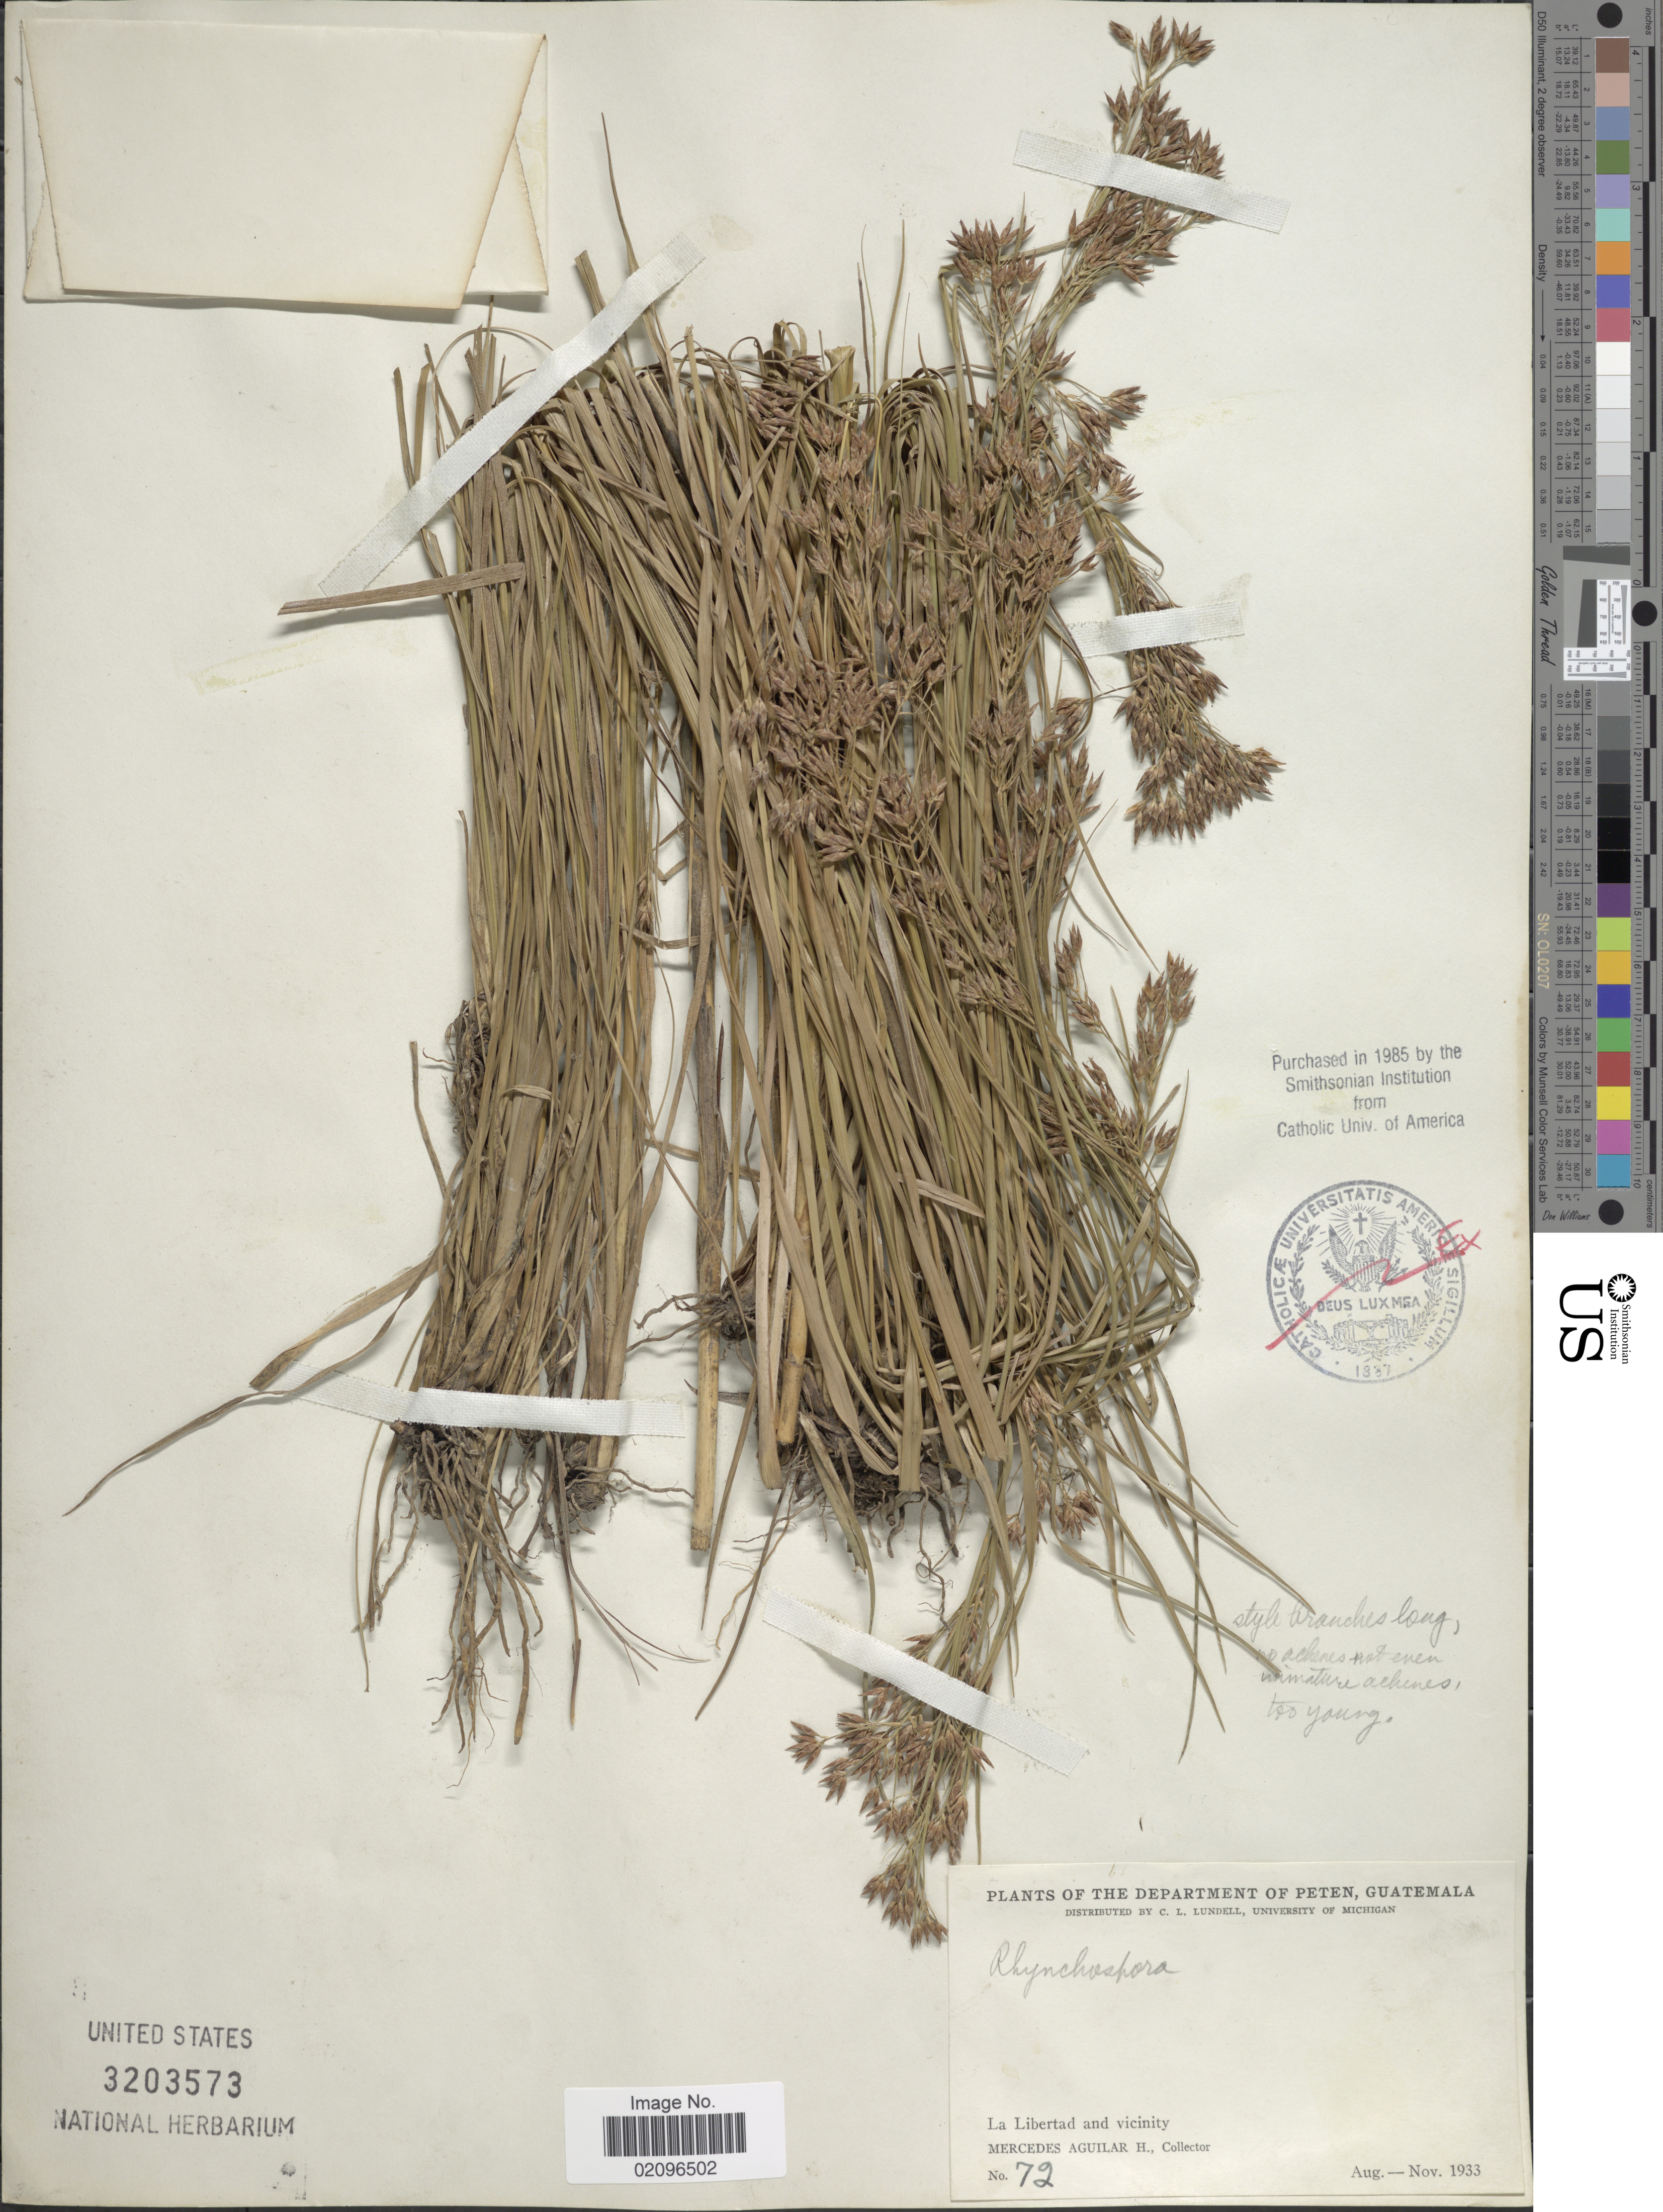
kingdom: Plantae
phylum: Tracheophyta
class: Liliopsida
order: Poales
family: Cyperaceae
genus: Rhynchospora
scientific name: Rhynchospora velutina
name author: (Kunth) Boeckeler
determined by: Weber, P., (ICN), Universidade Federal do Rio Grande do Sul (BRAZIL)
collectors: M. Aguilar H.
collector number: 72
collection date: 1933-08/1933-11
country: Guatemala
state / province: El Petén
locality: Department of Peten, La Libertad and vicinity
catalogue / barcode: US 3203573